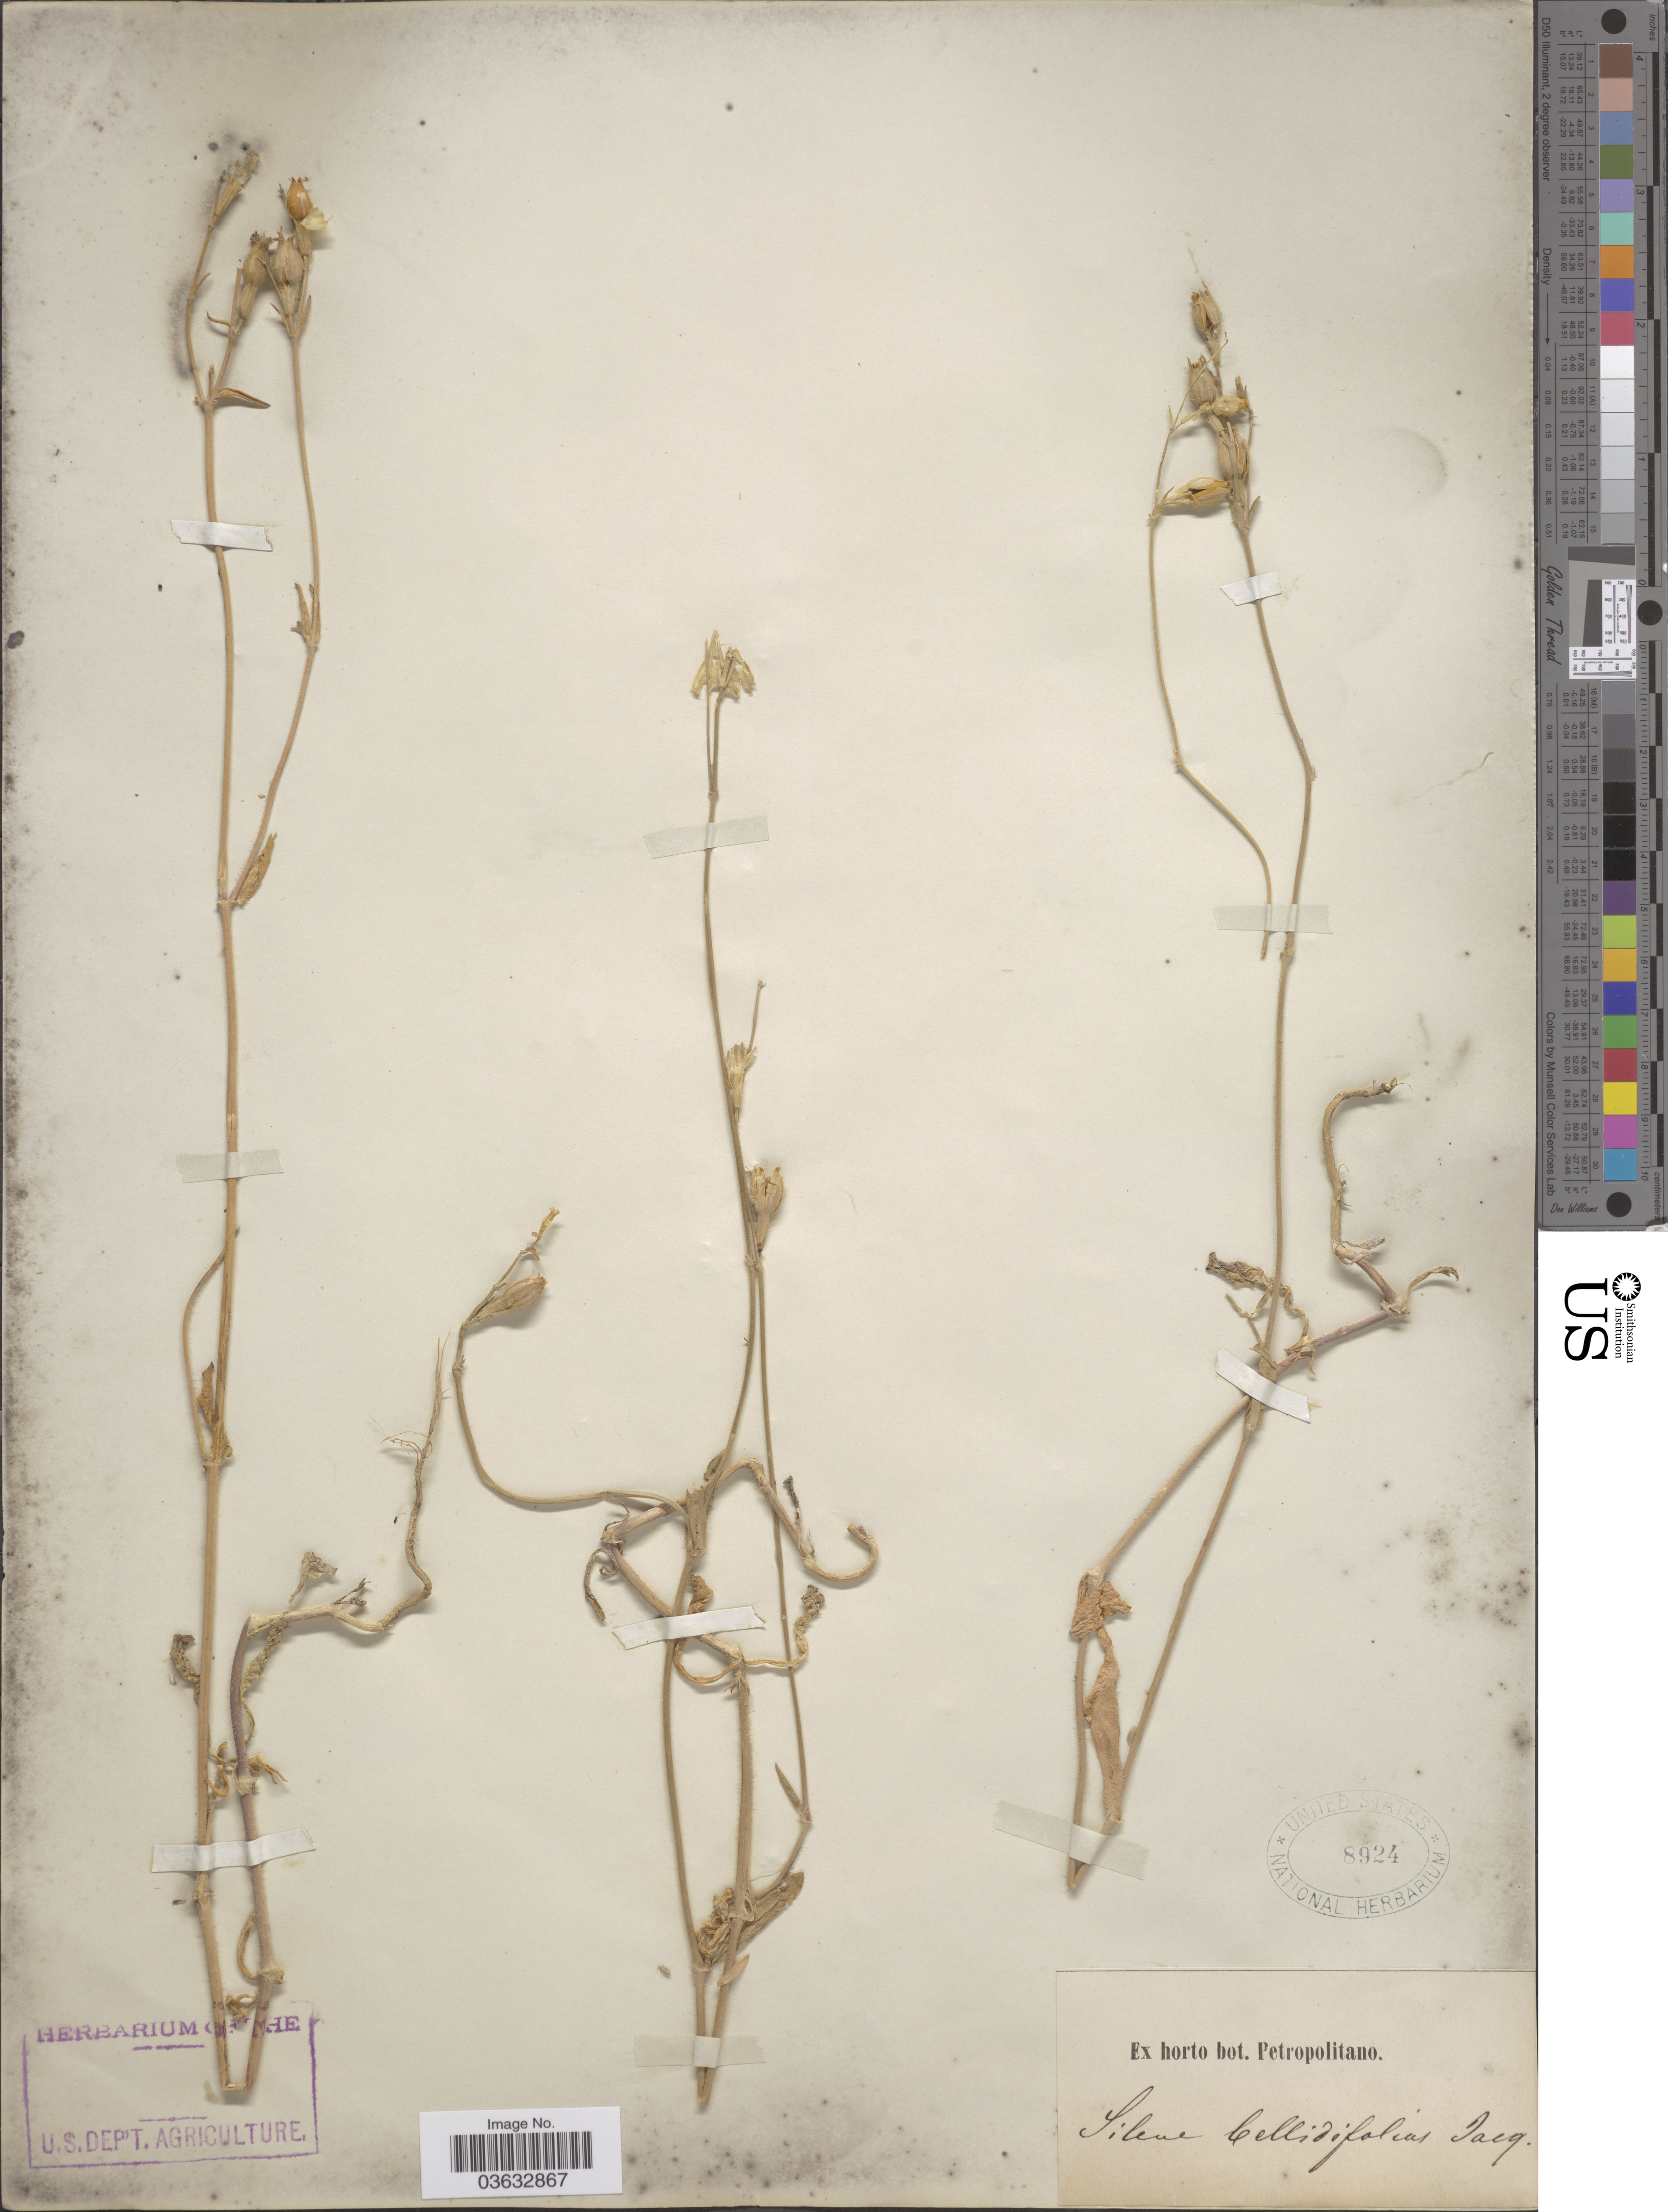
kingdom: Plantae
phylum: Tracheophyta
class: Magnoliopsida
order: Caryophyllales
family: Caryophyllaceae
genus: Silene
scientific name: Silene bellidifolia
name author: Juss. ex Jacq.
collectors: ex Horto Bot. Petropolitano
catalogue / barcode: US 8924